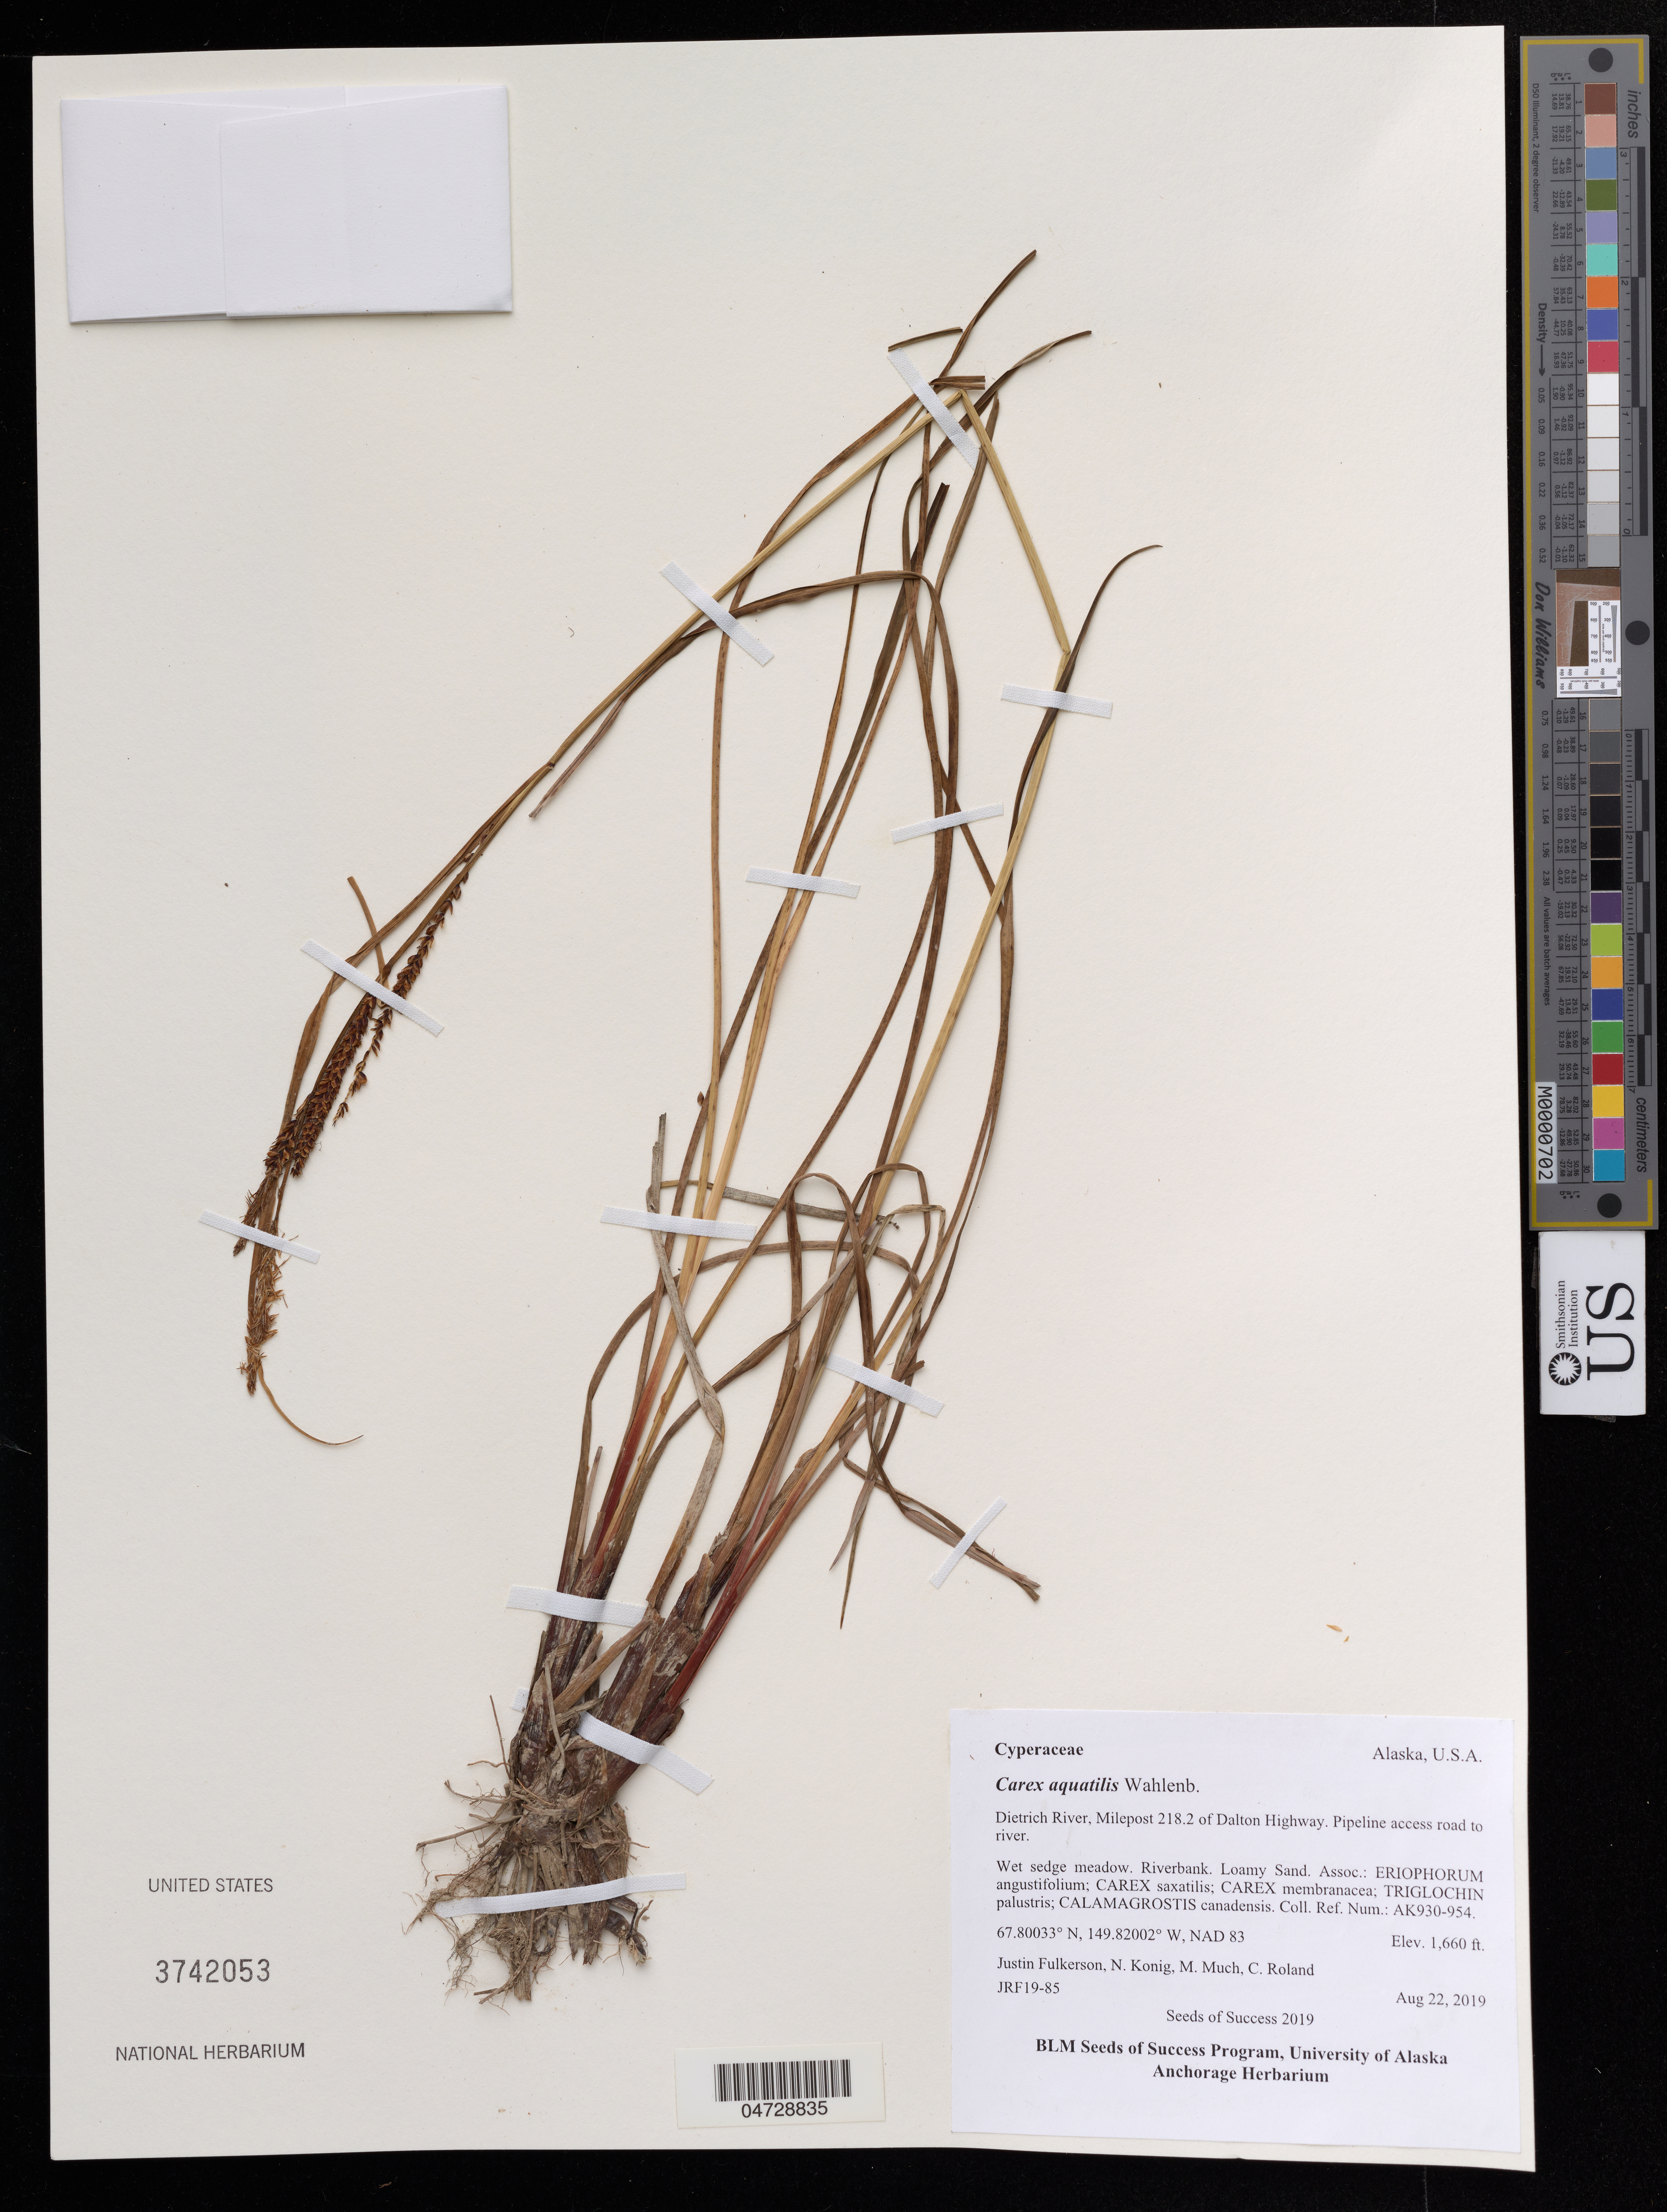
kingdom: Plantae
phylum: Tracheophyta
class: Liliopsida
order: Poales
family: Cyperaceae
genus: Carex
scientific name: Carex aquatilis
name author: Wahlenb.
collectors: J. Fulkerson, N. Konig & C. Roland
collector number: JRF19-85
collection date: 2019-08-22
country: United States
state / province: Alaska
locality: Dietrich River, Milepost 218.2 of Dalton Highway. Pipeline acces road to river.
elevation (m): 506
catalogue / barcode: US 3742053